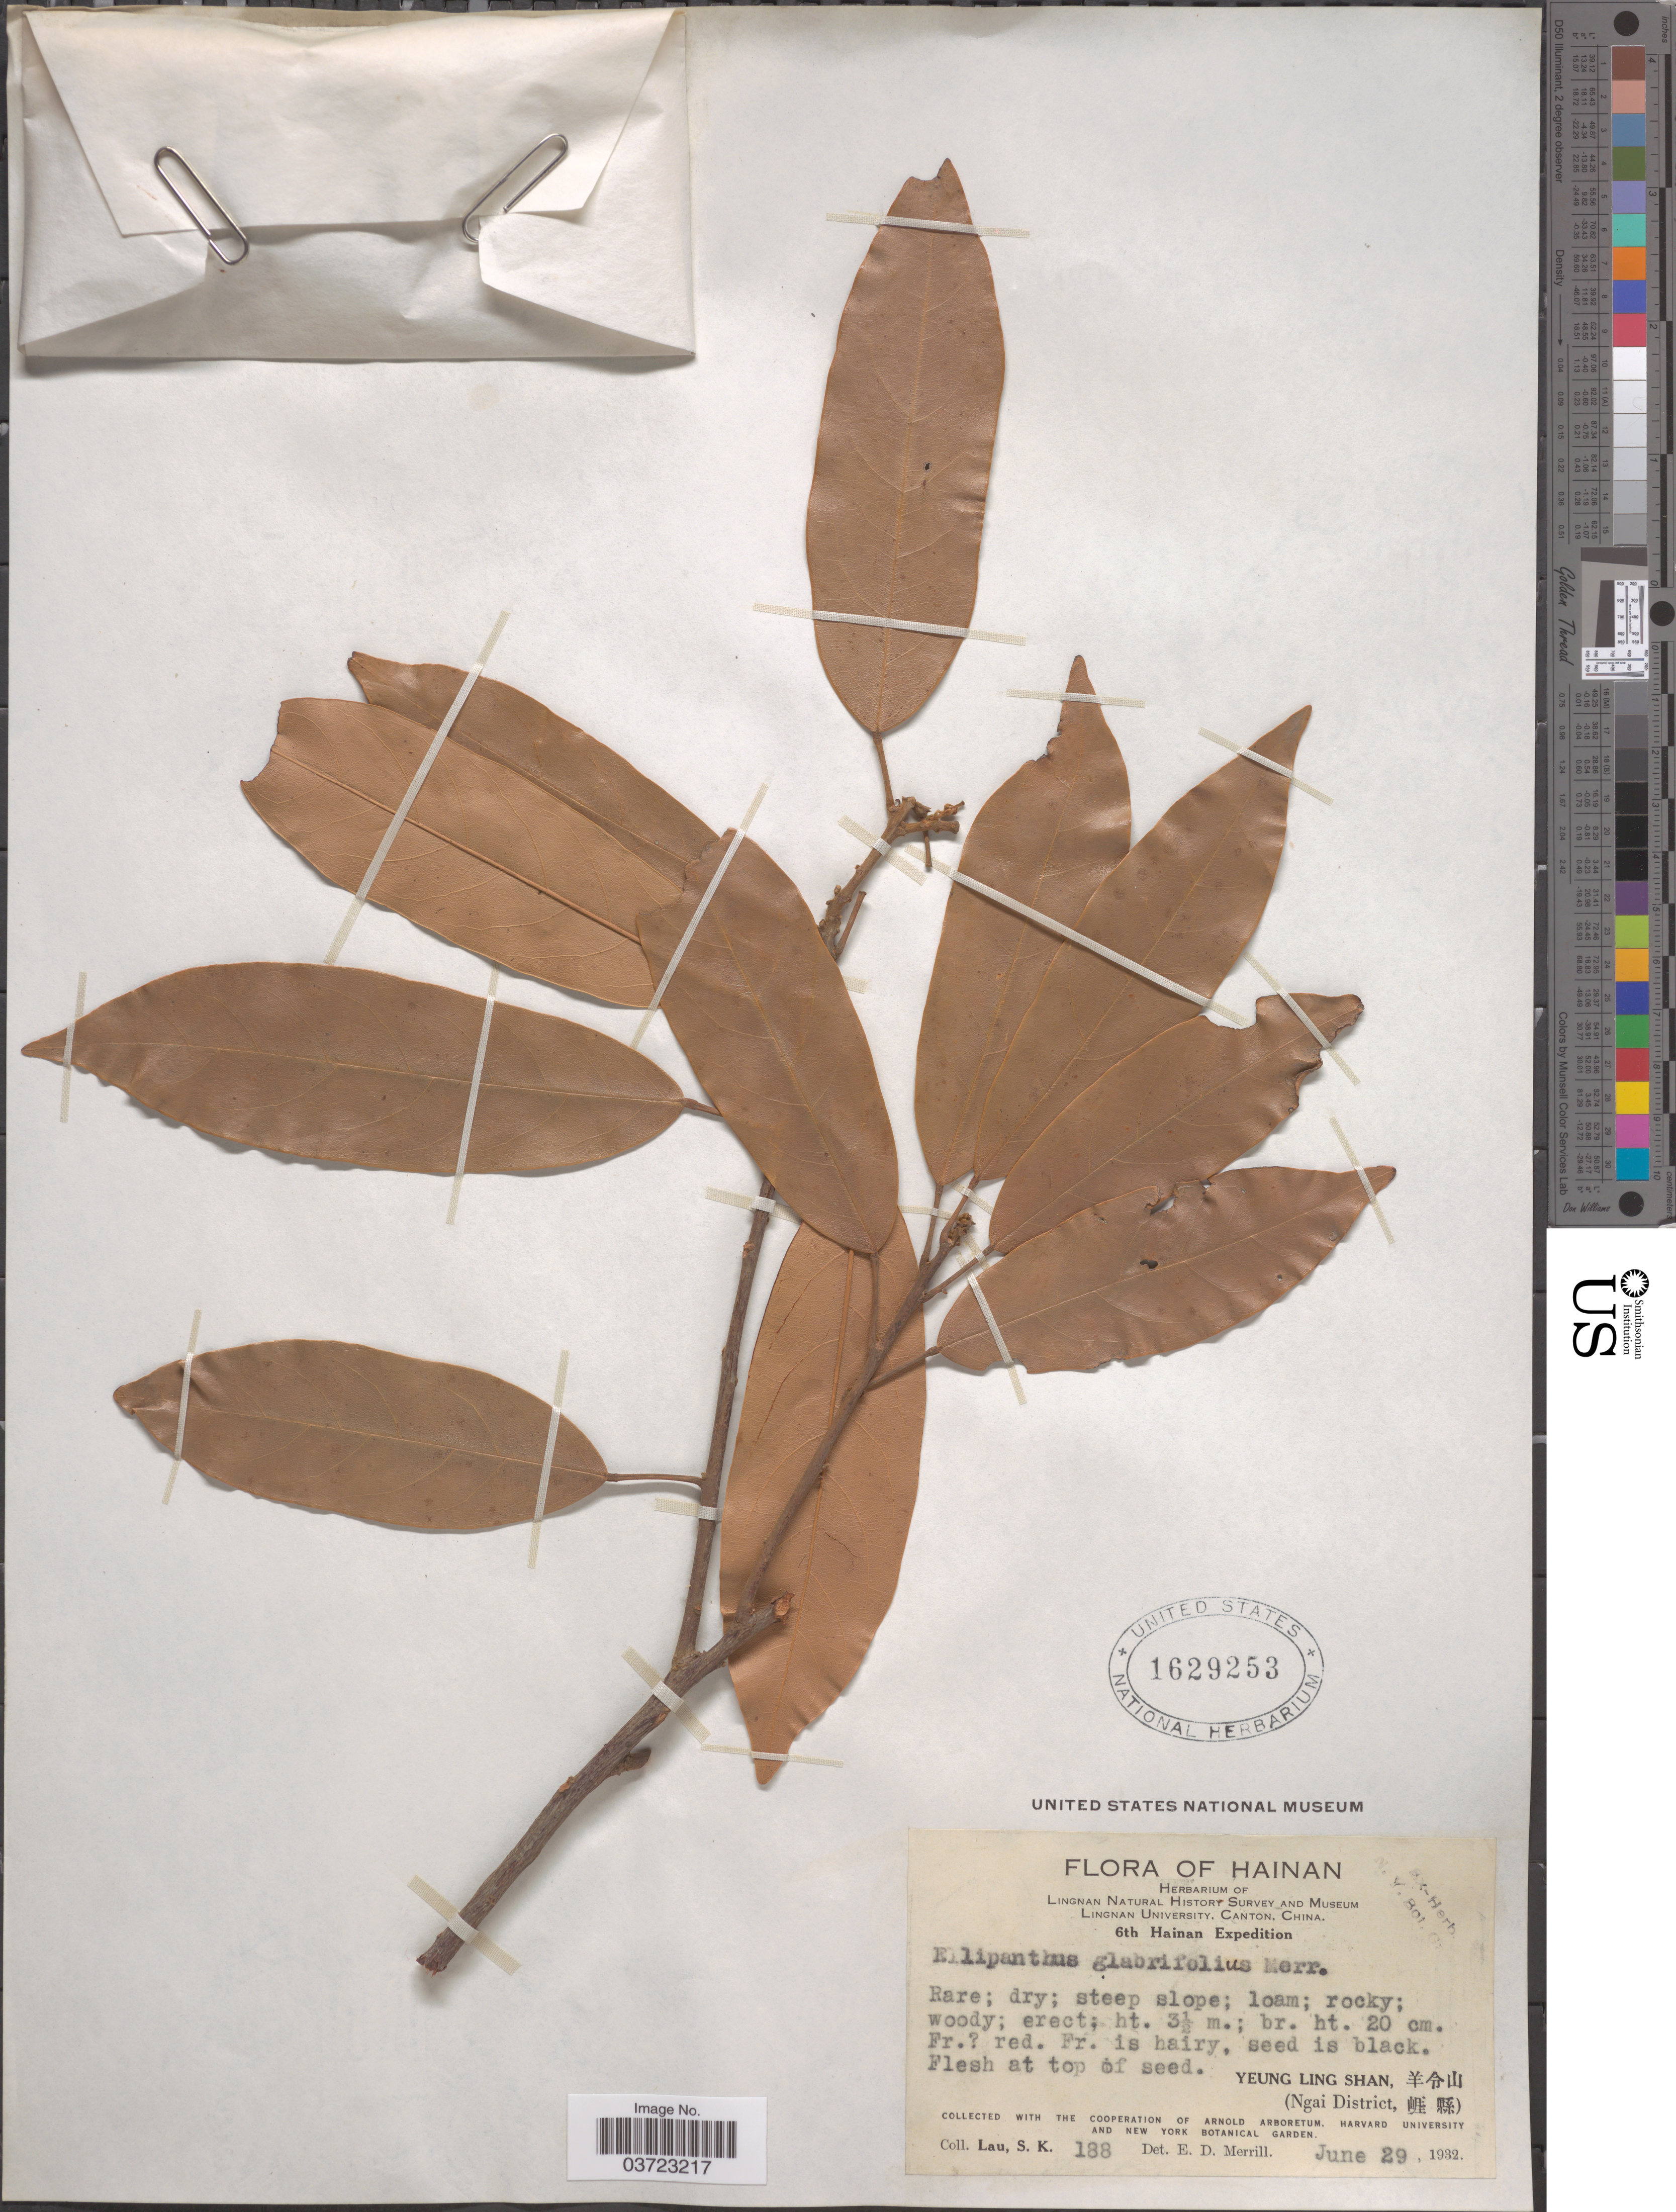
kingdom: Plantae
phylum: Tracheophyta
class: Magnoliopsida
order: Oxalidales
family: Connaraceae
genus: Ellipanthus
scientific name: Ellipanthus glabrifolius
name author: Merr.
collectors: S. K. Lau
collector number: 188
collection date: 1932-06-29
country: China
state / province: Hainan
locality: Yeung Ling Shan. (Ngai District).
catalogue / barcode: US 1629253